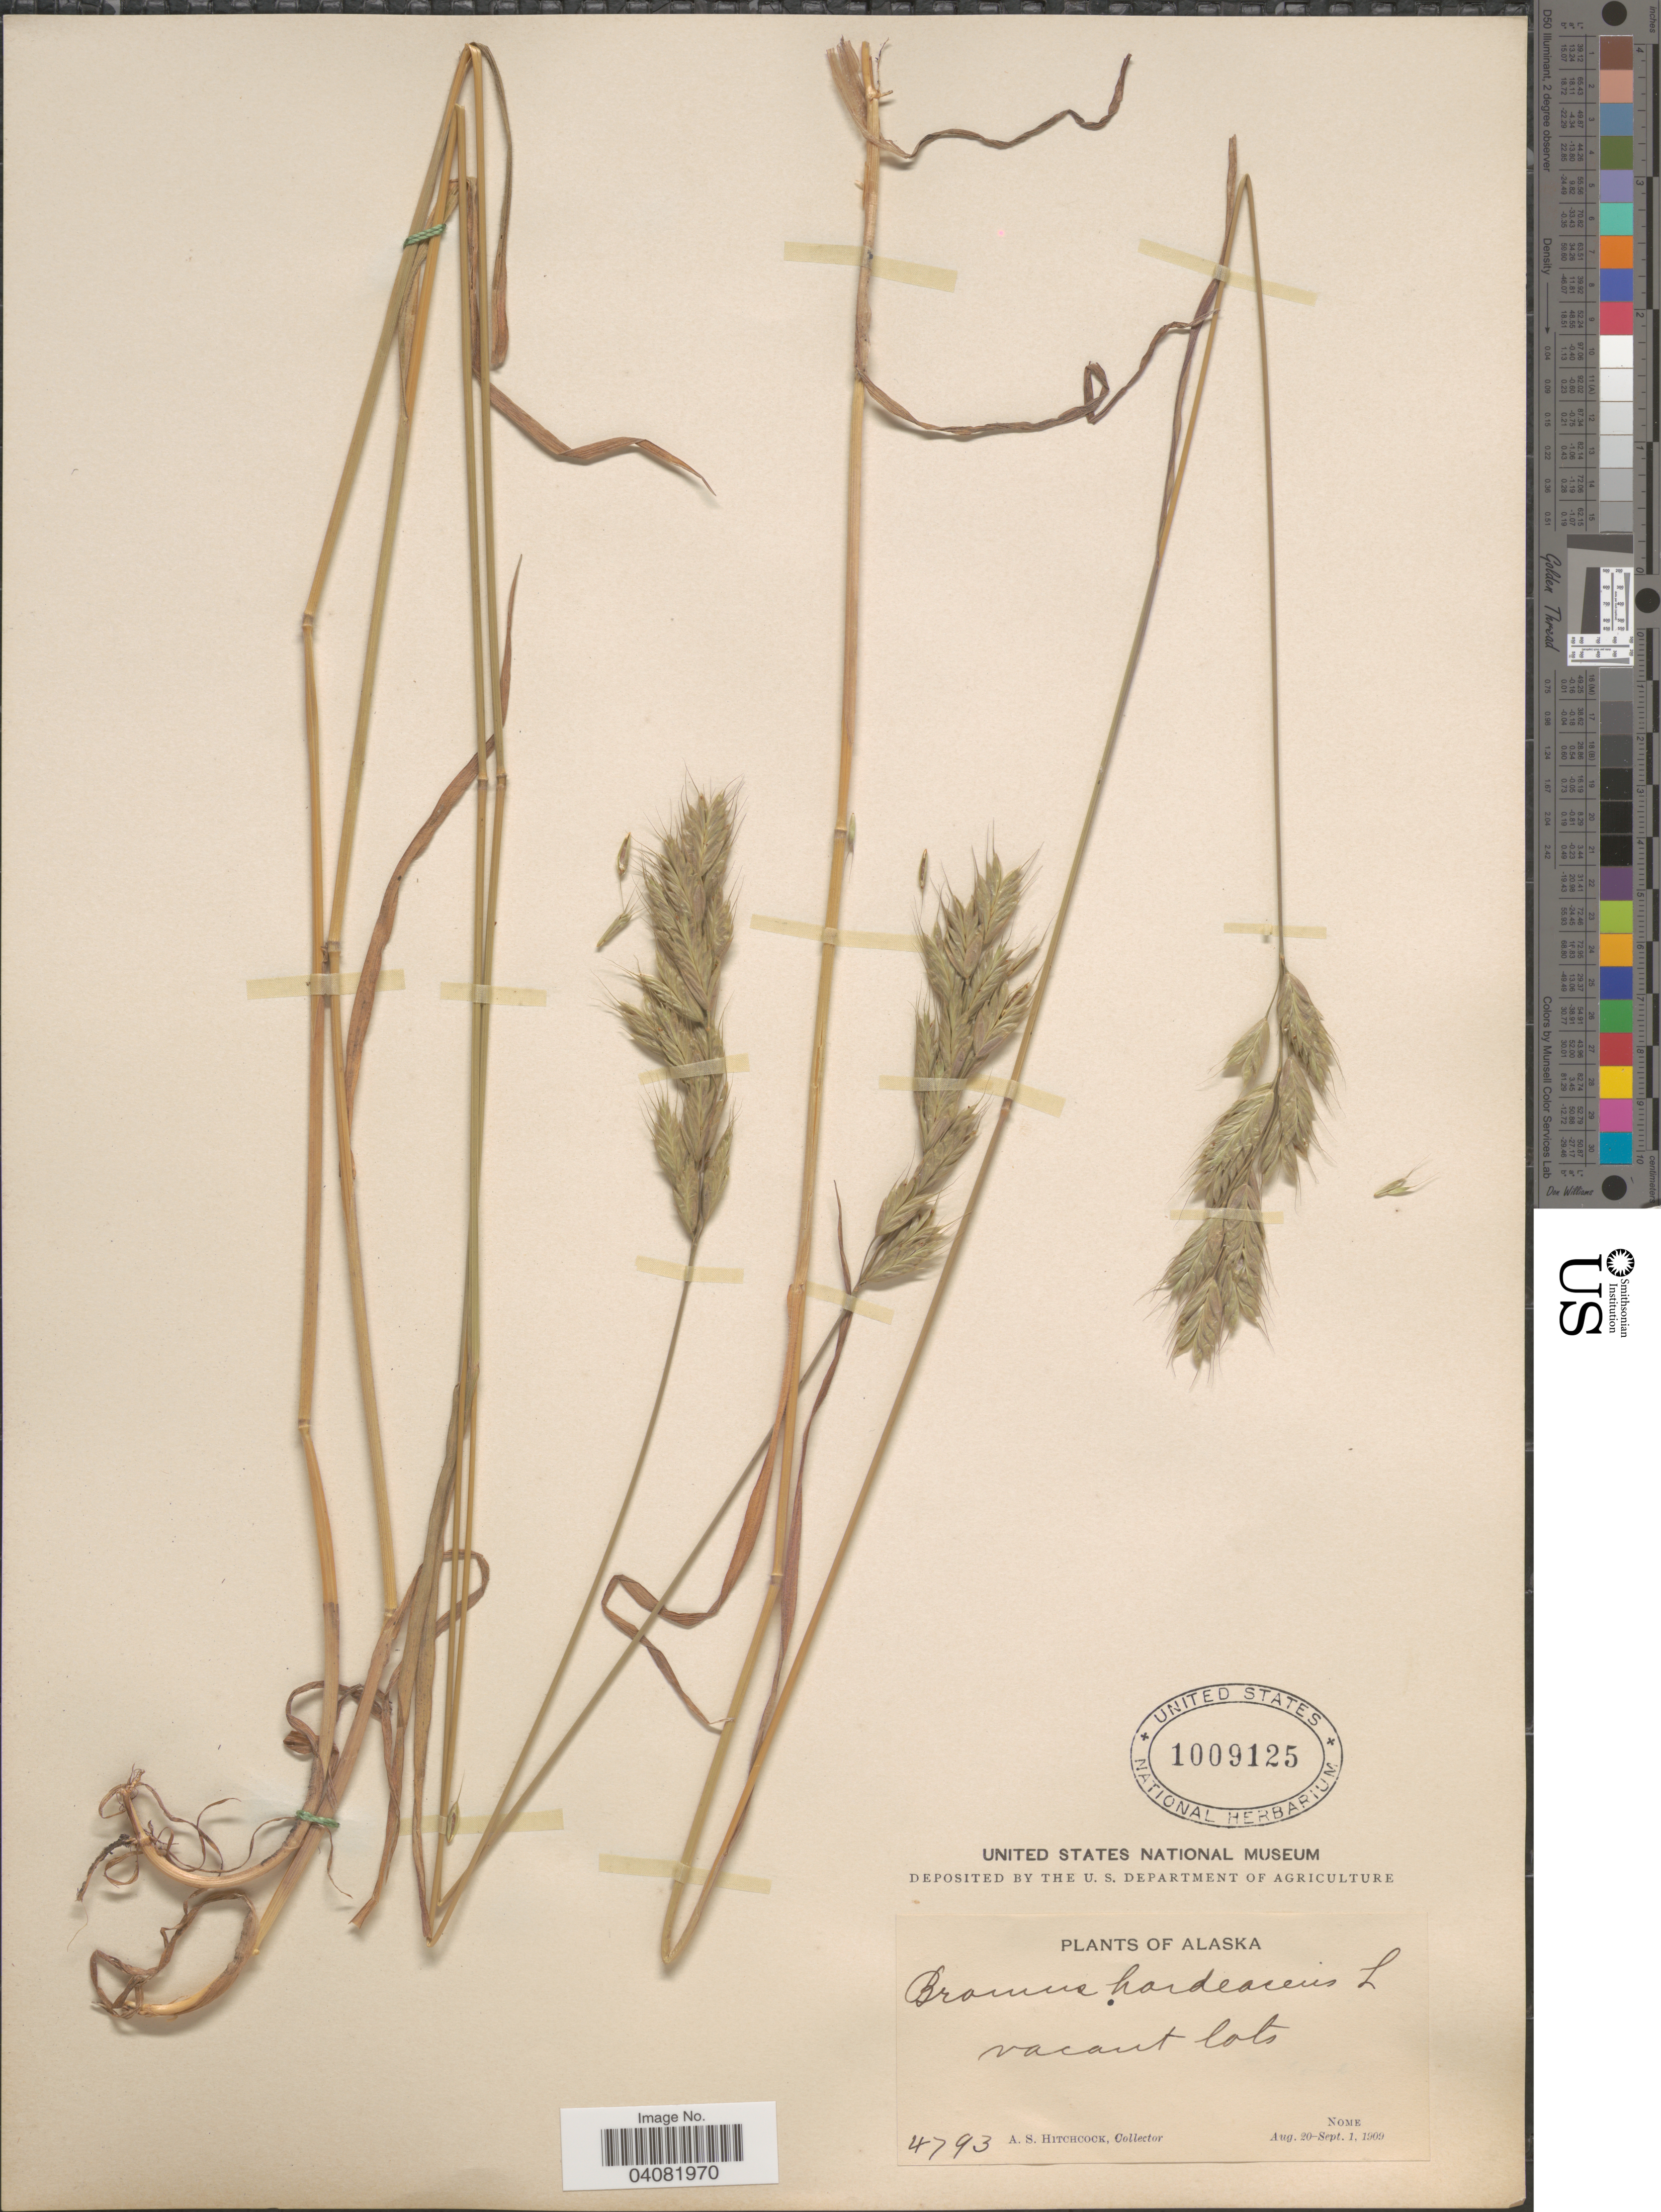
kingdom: Plantae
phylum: Tracheophyta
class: Liliopsida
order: Poales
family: Poaceae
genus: Bromus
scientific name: Bromus hordeaceus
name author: L.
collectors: A. S. Hitchcock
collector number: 4793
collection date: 1909-08-20/1909-09-01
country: United States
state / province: Alaska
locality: Vacant lots. Nome.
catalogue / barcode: US 1009125